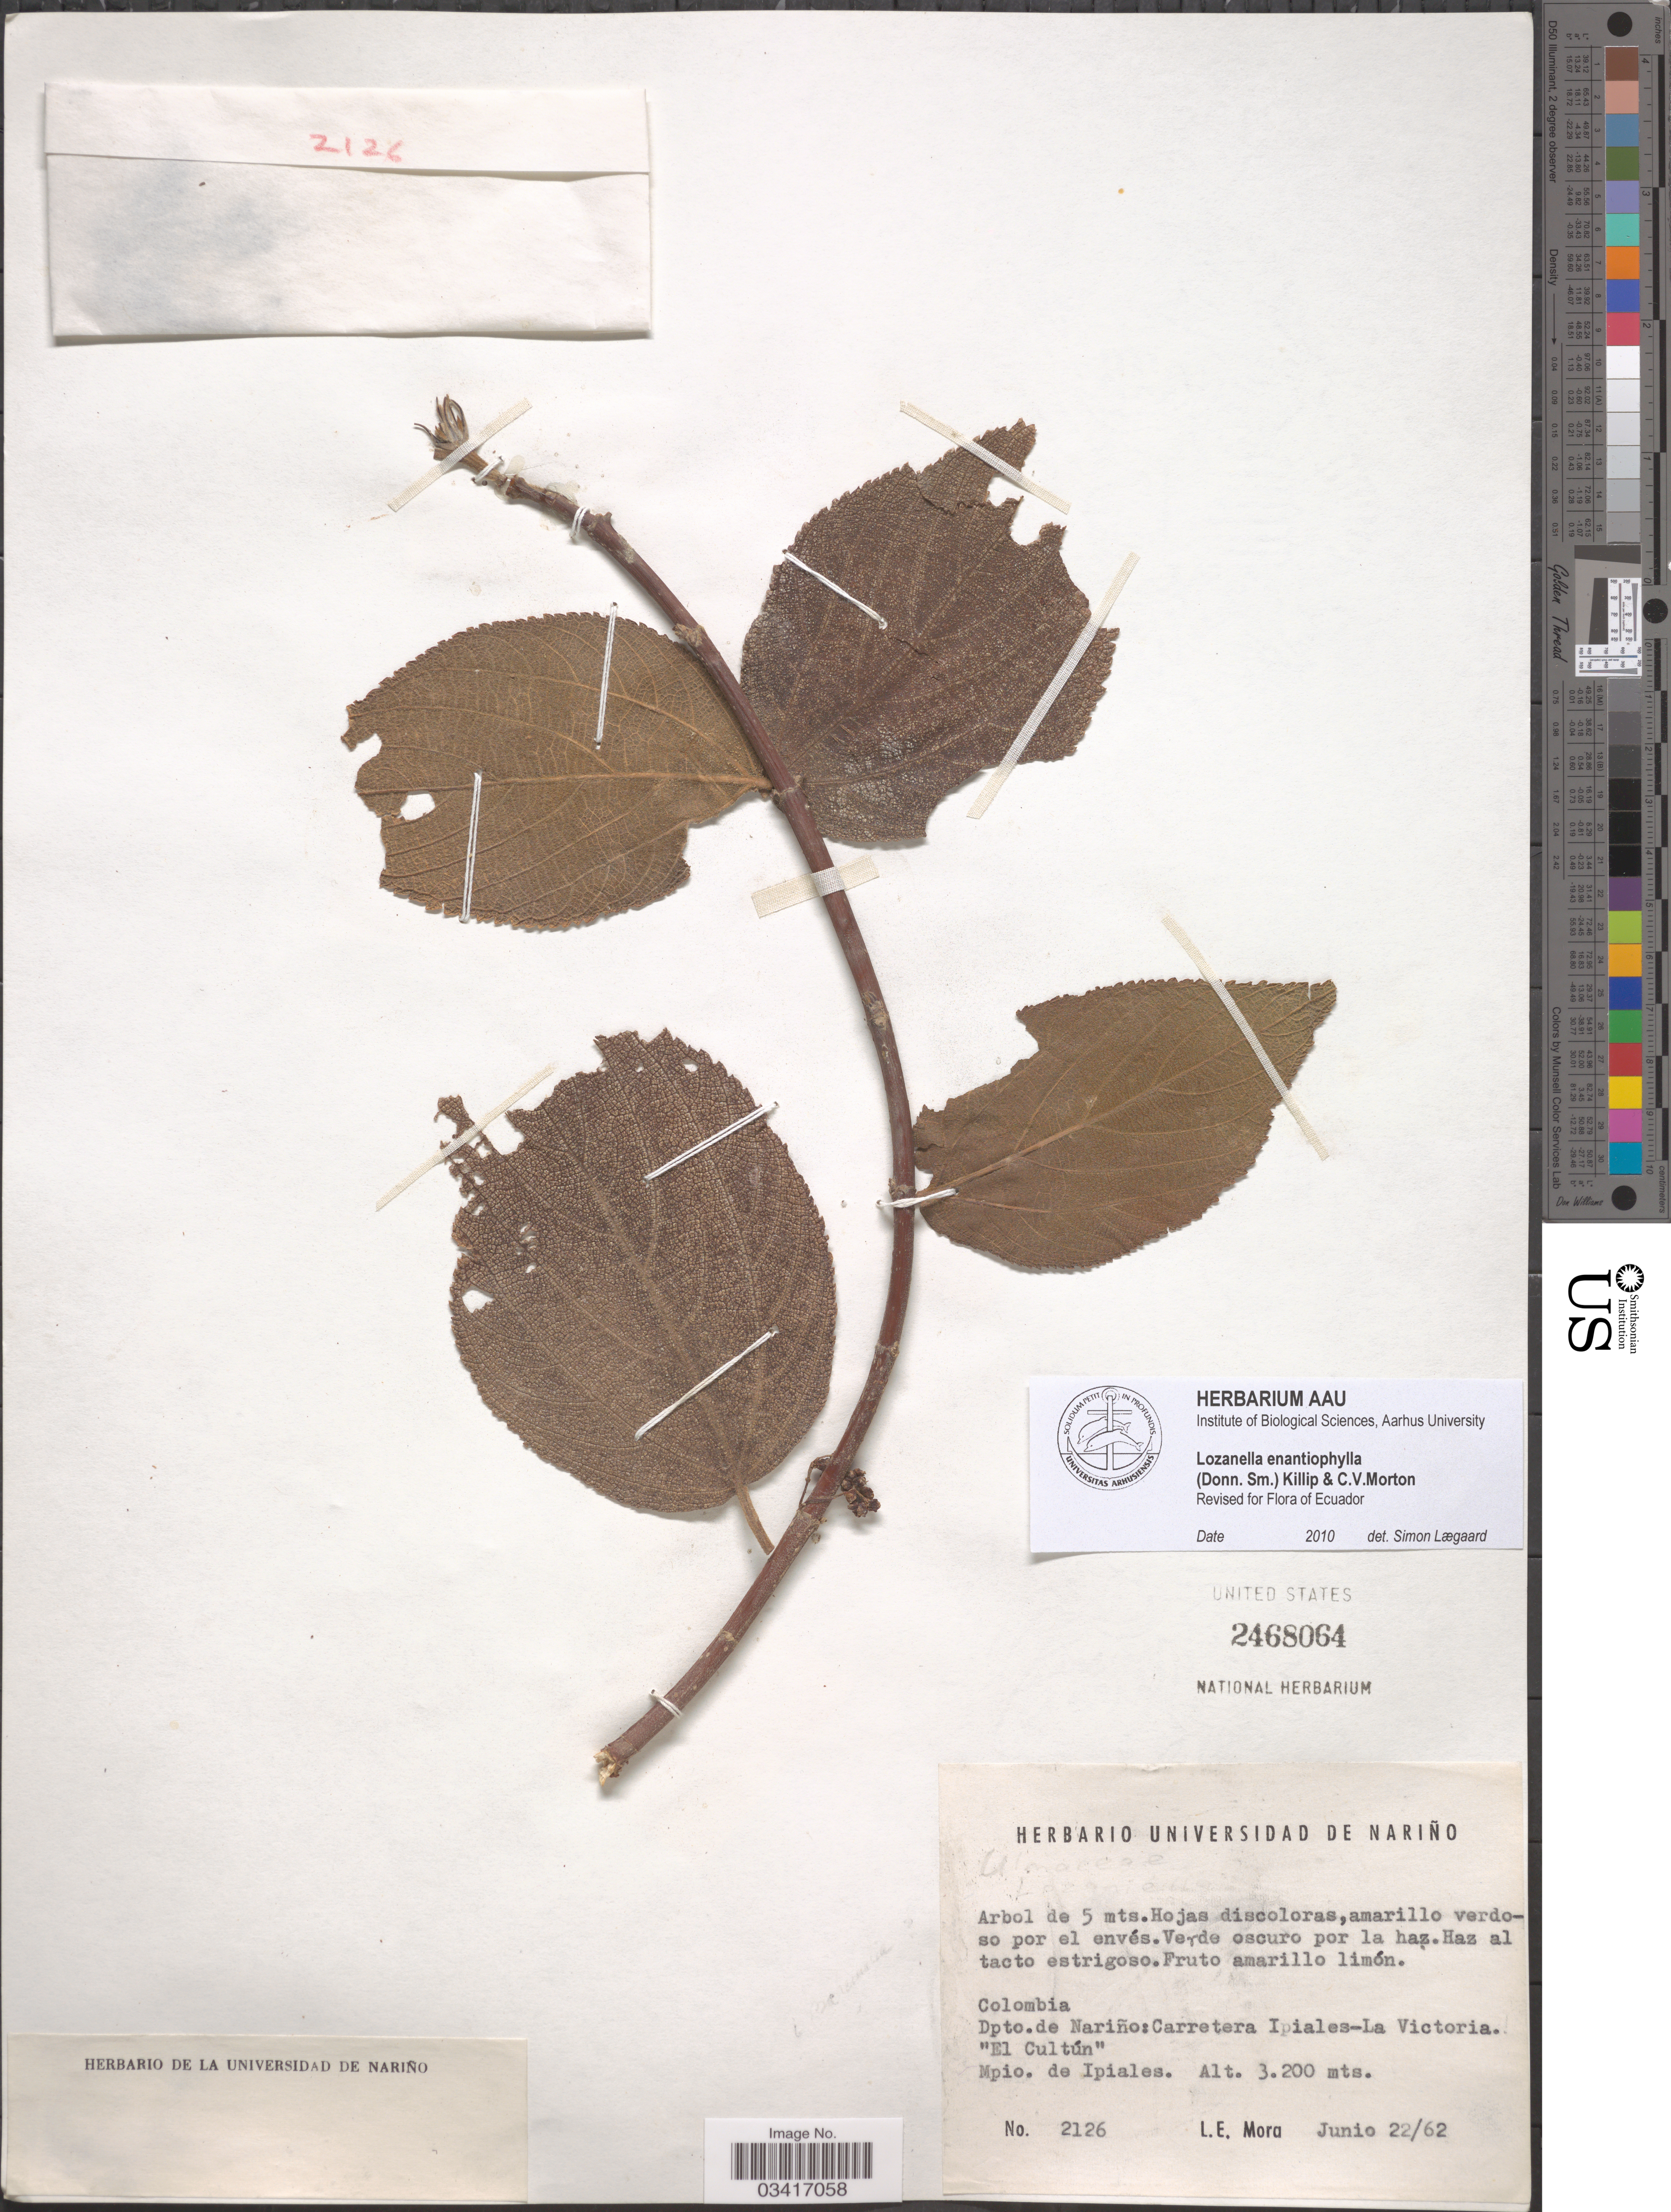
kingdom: Plantae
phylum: Tracheophyta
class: Magnoliopsida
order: Rosales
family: Cannabaceae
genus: Lozanella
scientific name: Lozanella enantiophylla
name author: (Donn. Sm.) Killip & C.V. Morton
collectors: L. Mora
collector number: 2126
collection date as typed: Transcribed d/m/y: 22/6/62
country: Colombia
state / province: Nariño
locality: Dpto. de Nariño: Carretera Ipiales-La Victoria. "El Cultún". Mpio. de Ipiales.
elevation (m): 3200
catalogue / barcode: US 2468064